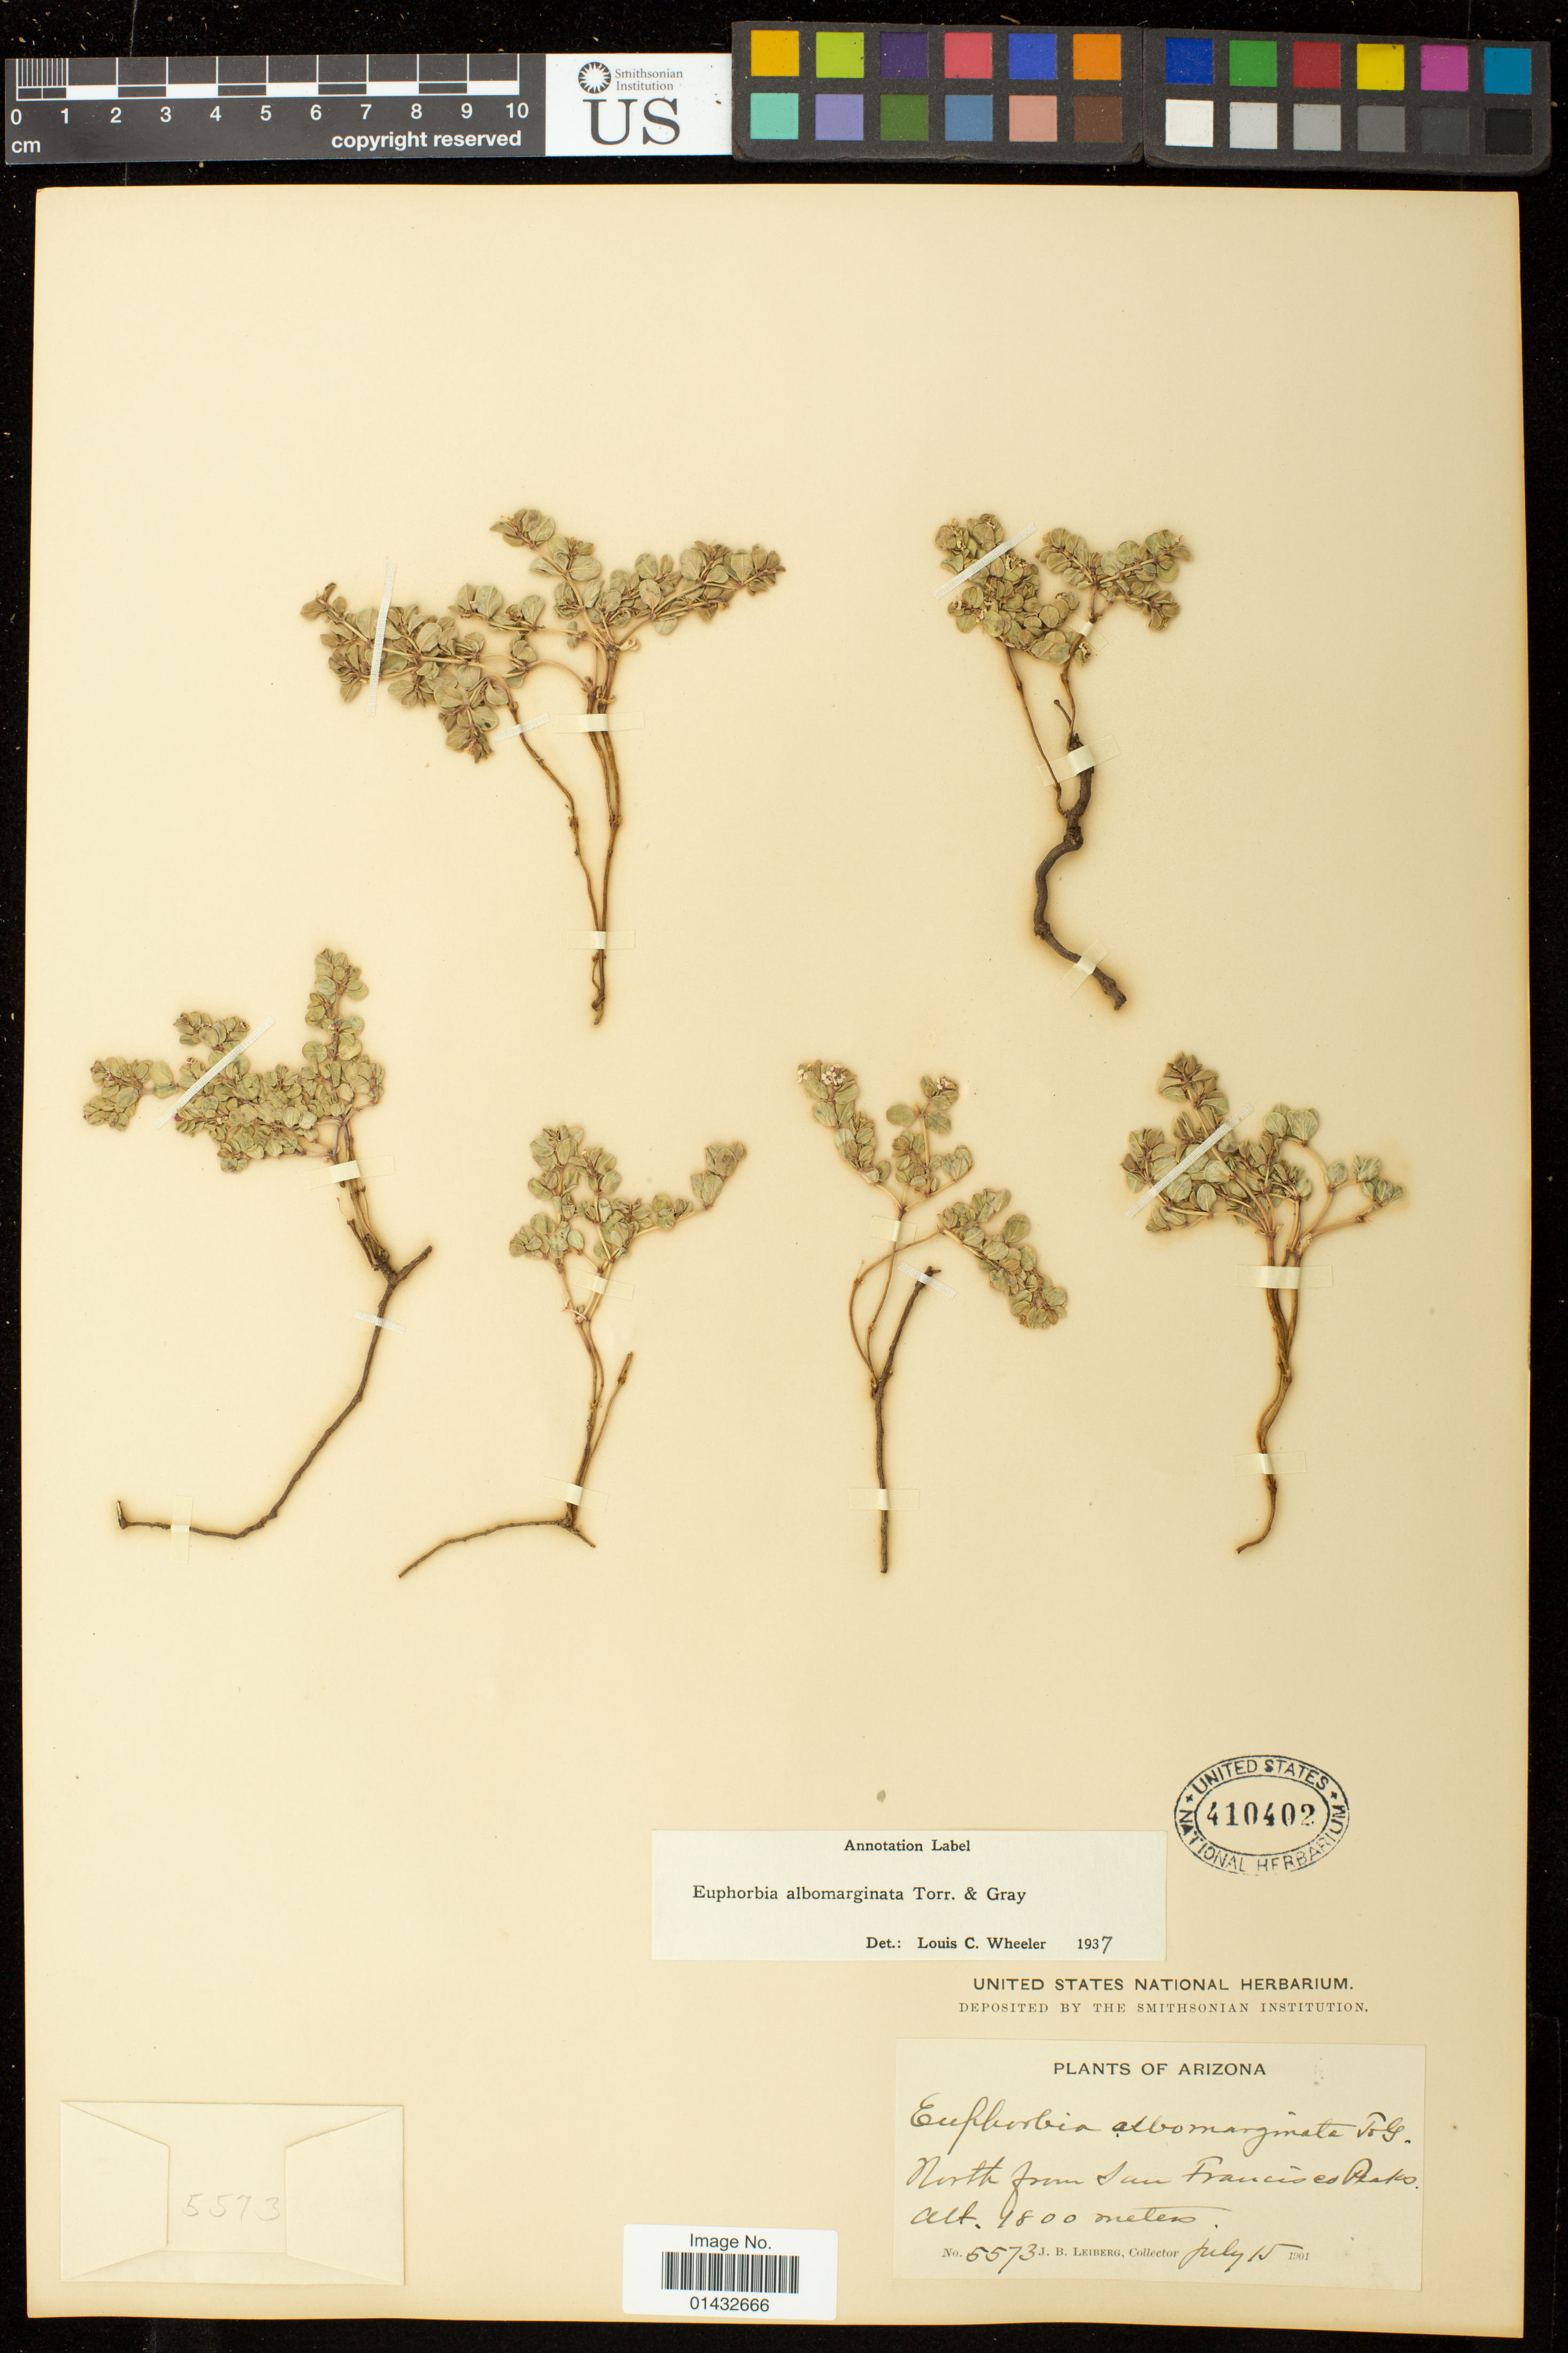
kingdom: Plantae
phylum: Tracheophyta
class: Magnoliopsida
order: Malpighiales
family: Euphorbiaceae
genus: Euphorbia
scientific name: Euphorbia albomarginata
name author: Torr. & A. Gray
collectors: J. B. Leiberg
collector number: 5573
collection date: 1901-07-15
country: United States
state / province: Arizona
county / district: Coconino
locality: North from San Francisco Peaks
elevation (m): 1800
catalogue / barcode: US 410402